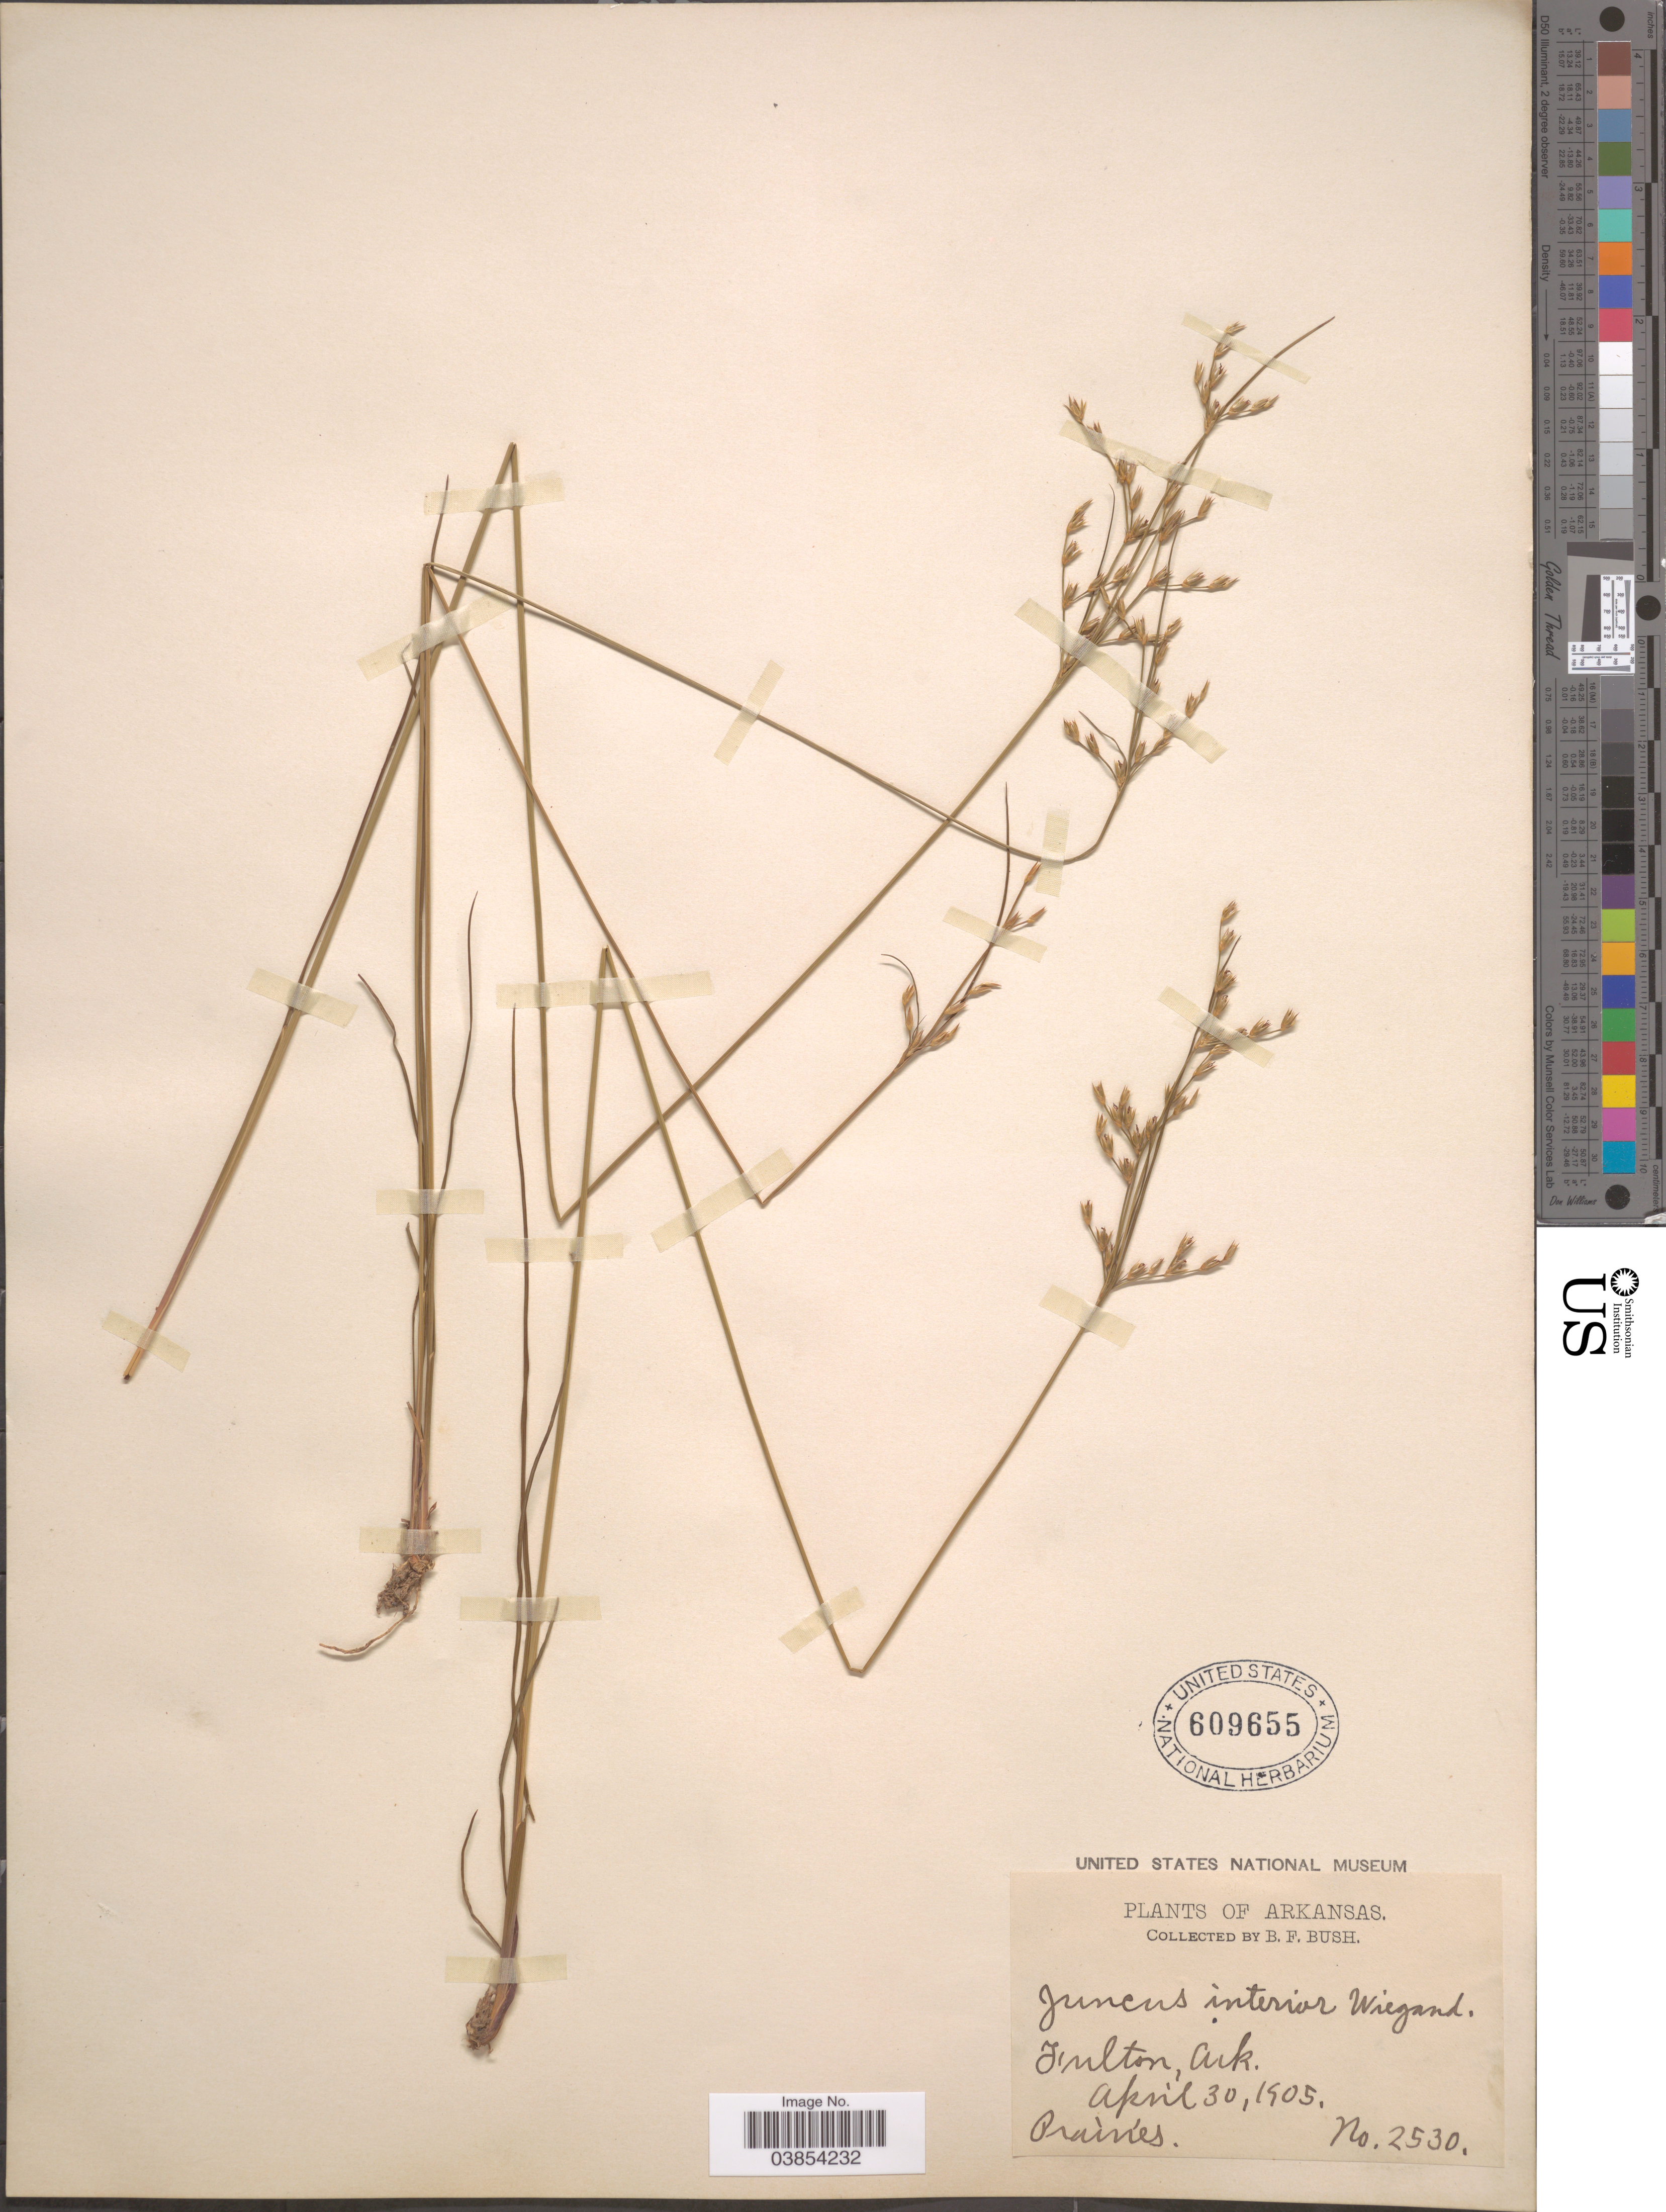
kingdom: Plantae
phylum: Tracheophyta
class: Liliopsida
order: Poales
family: Juncaceae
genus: Juncus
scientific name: Juncus interior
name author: Wiegand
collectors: B. F. Bush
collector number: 2530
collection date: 1905-04-30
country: United States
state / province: Arkansas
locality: Fulton.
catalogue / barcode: US 609655